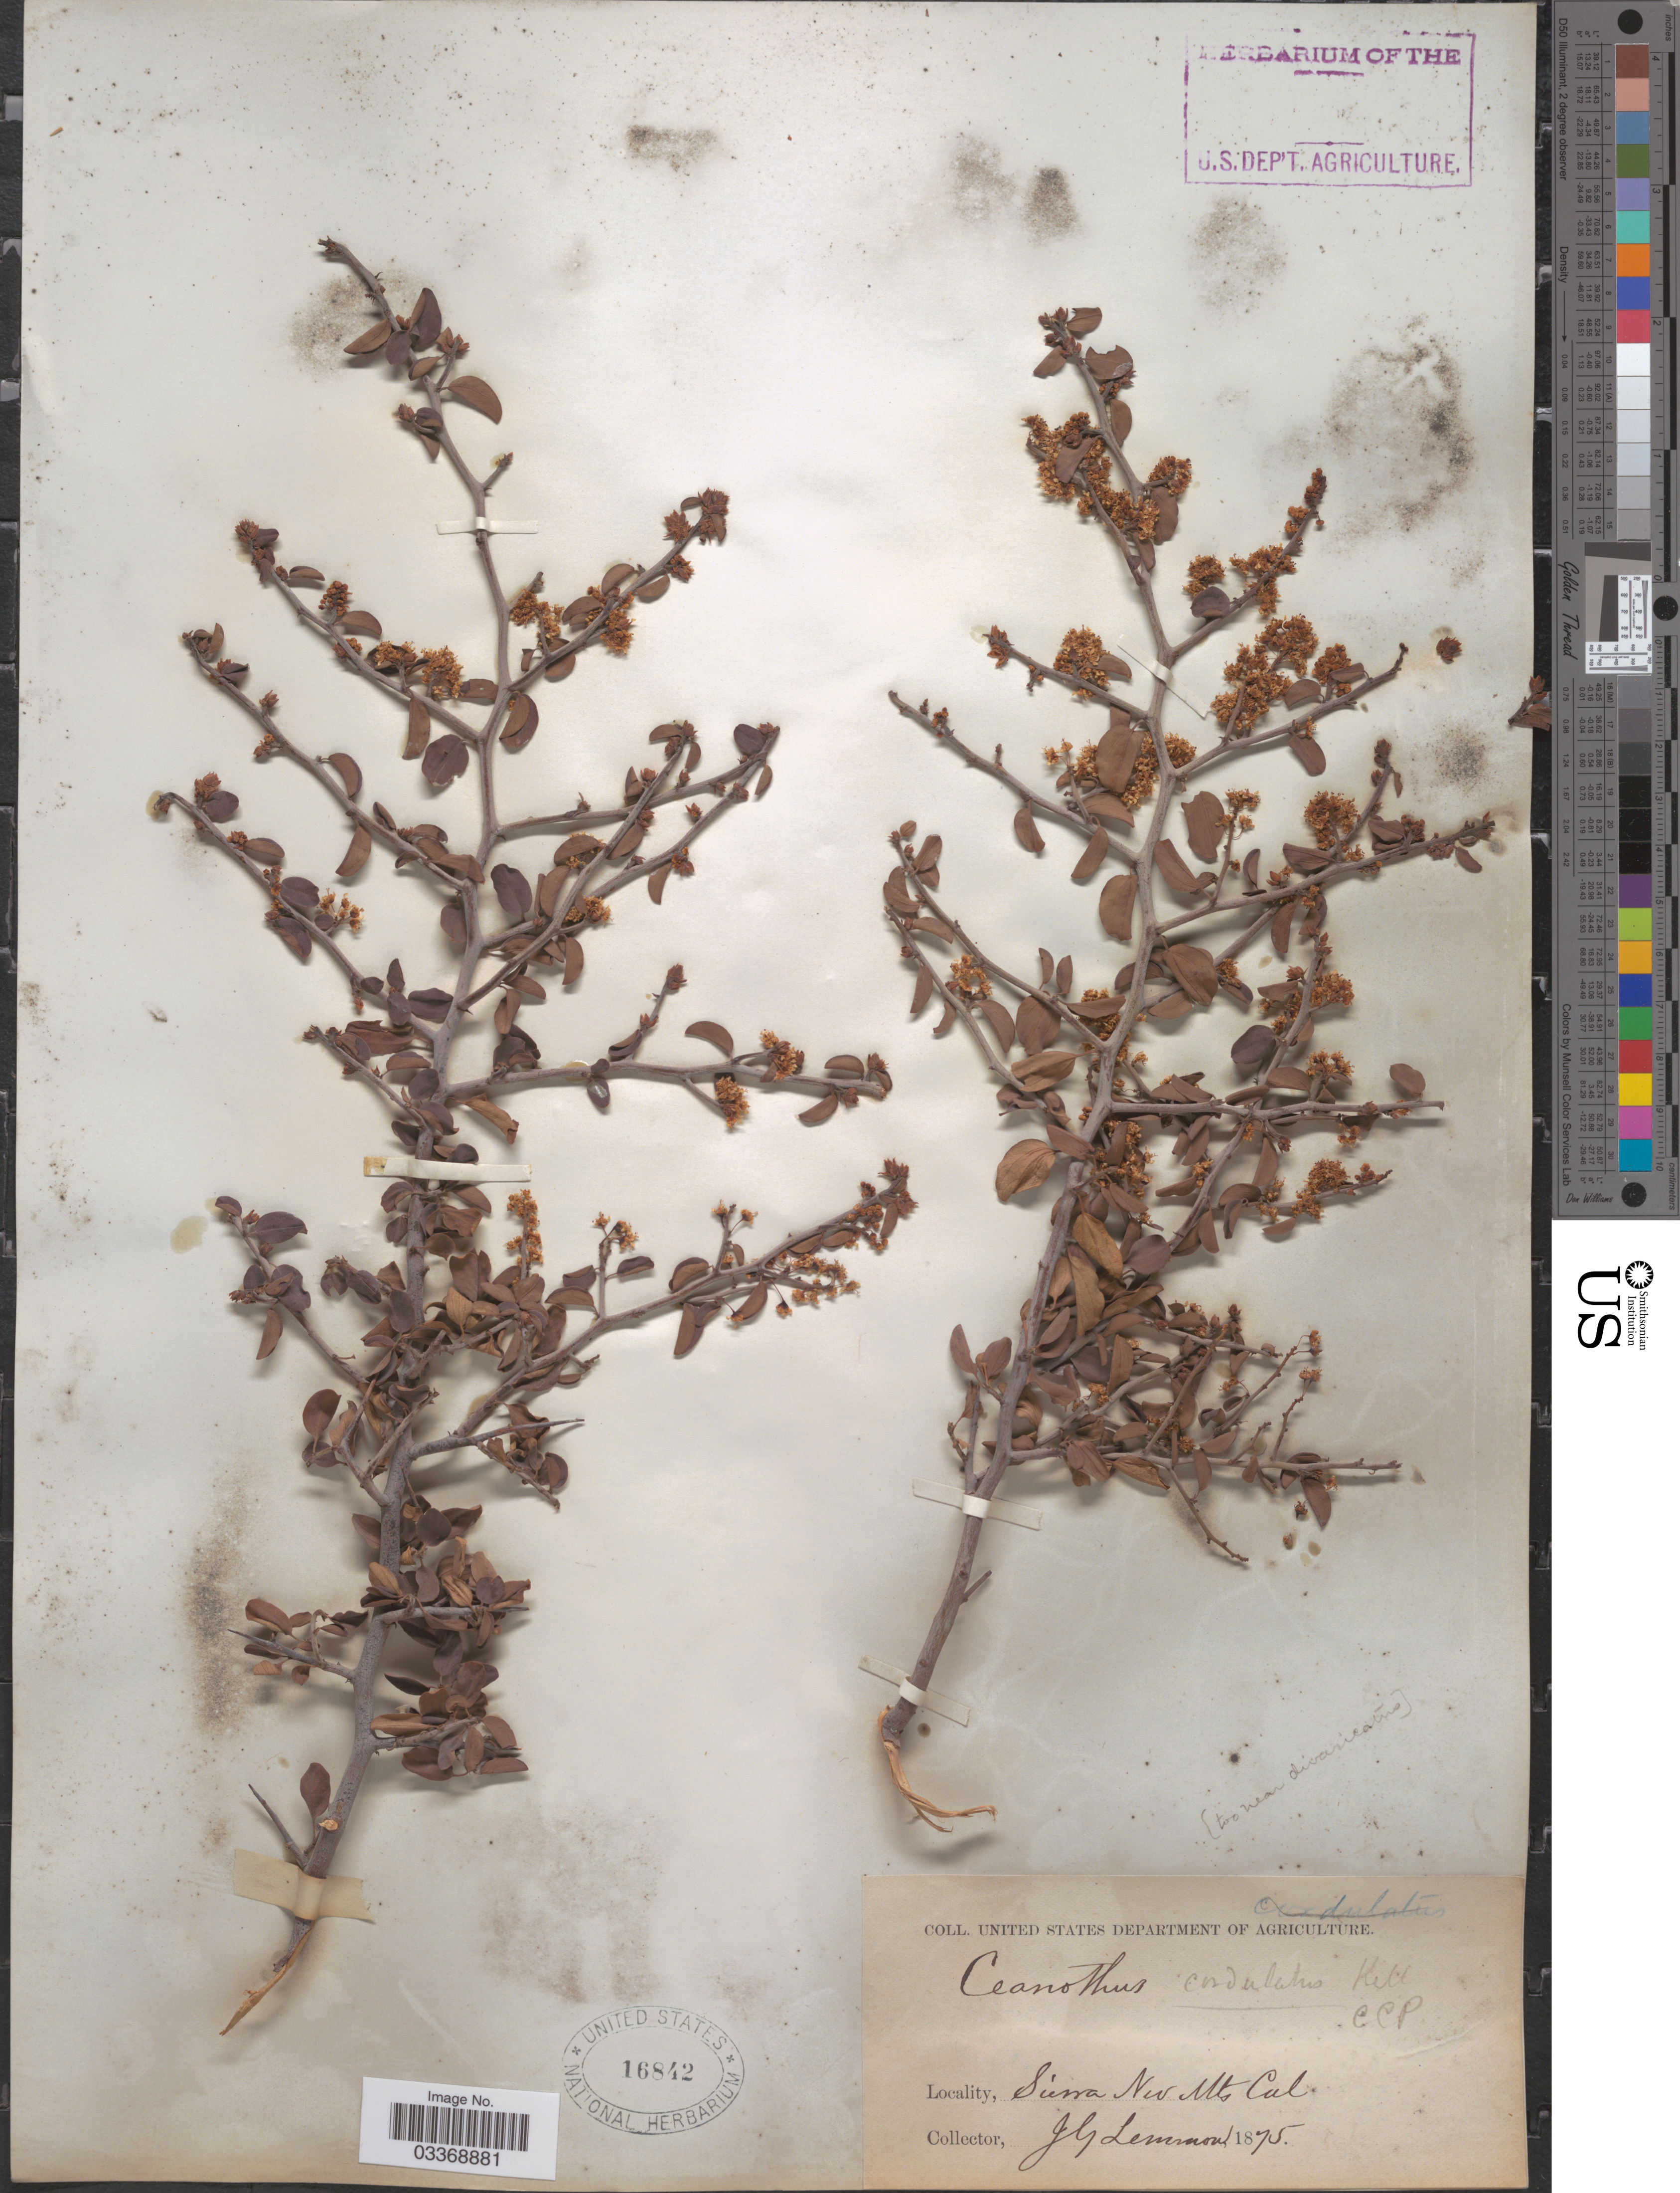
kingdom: Plantae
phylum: Tracheophyta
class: Magnoliopsida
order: Rosales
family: Rhamnaceae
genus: Ceanothus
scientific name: Ceanothus cordulatus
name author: Kellogg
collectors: J. Lemmon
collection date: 1875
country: United States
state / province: California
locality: Sierra Nev Mts.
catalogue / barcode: US 16842